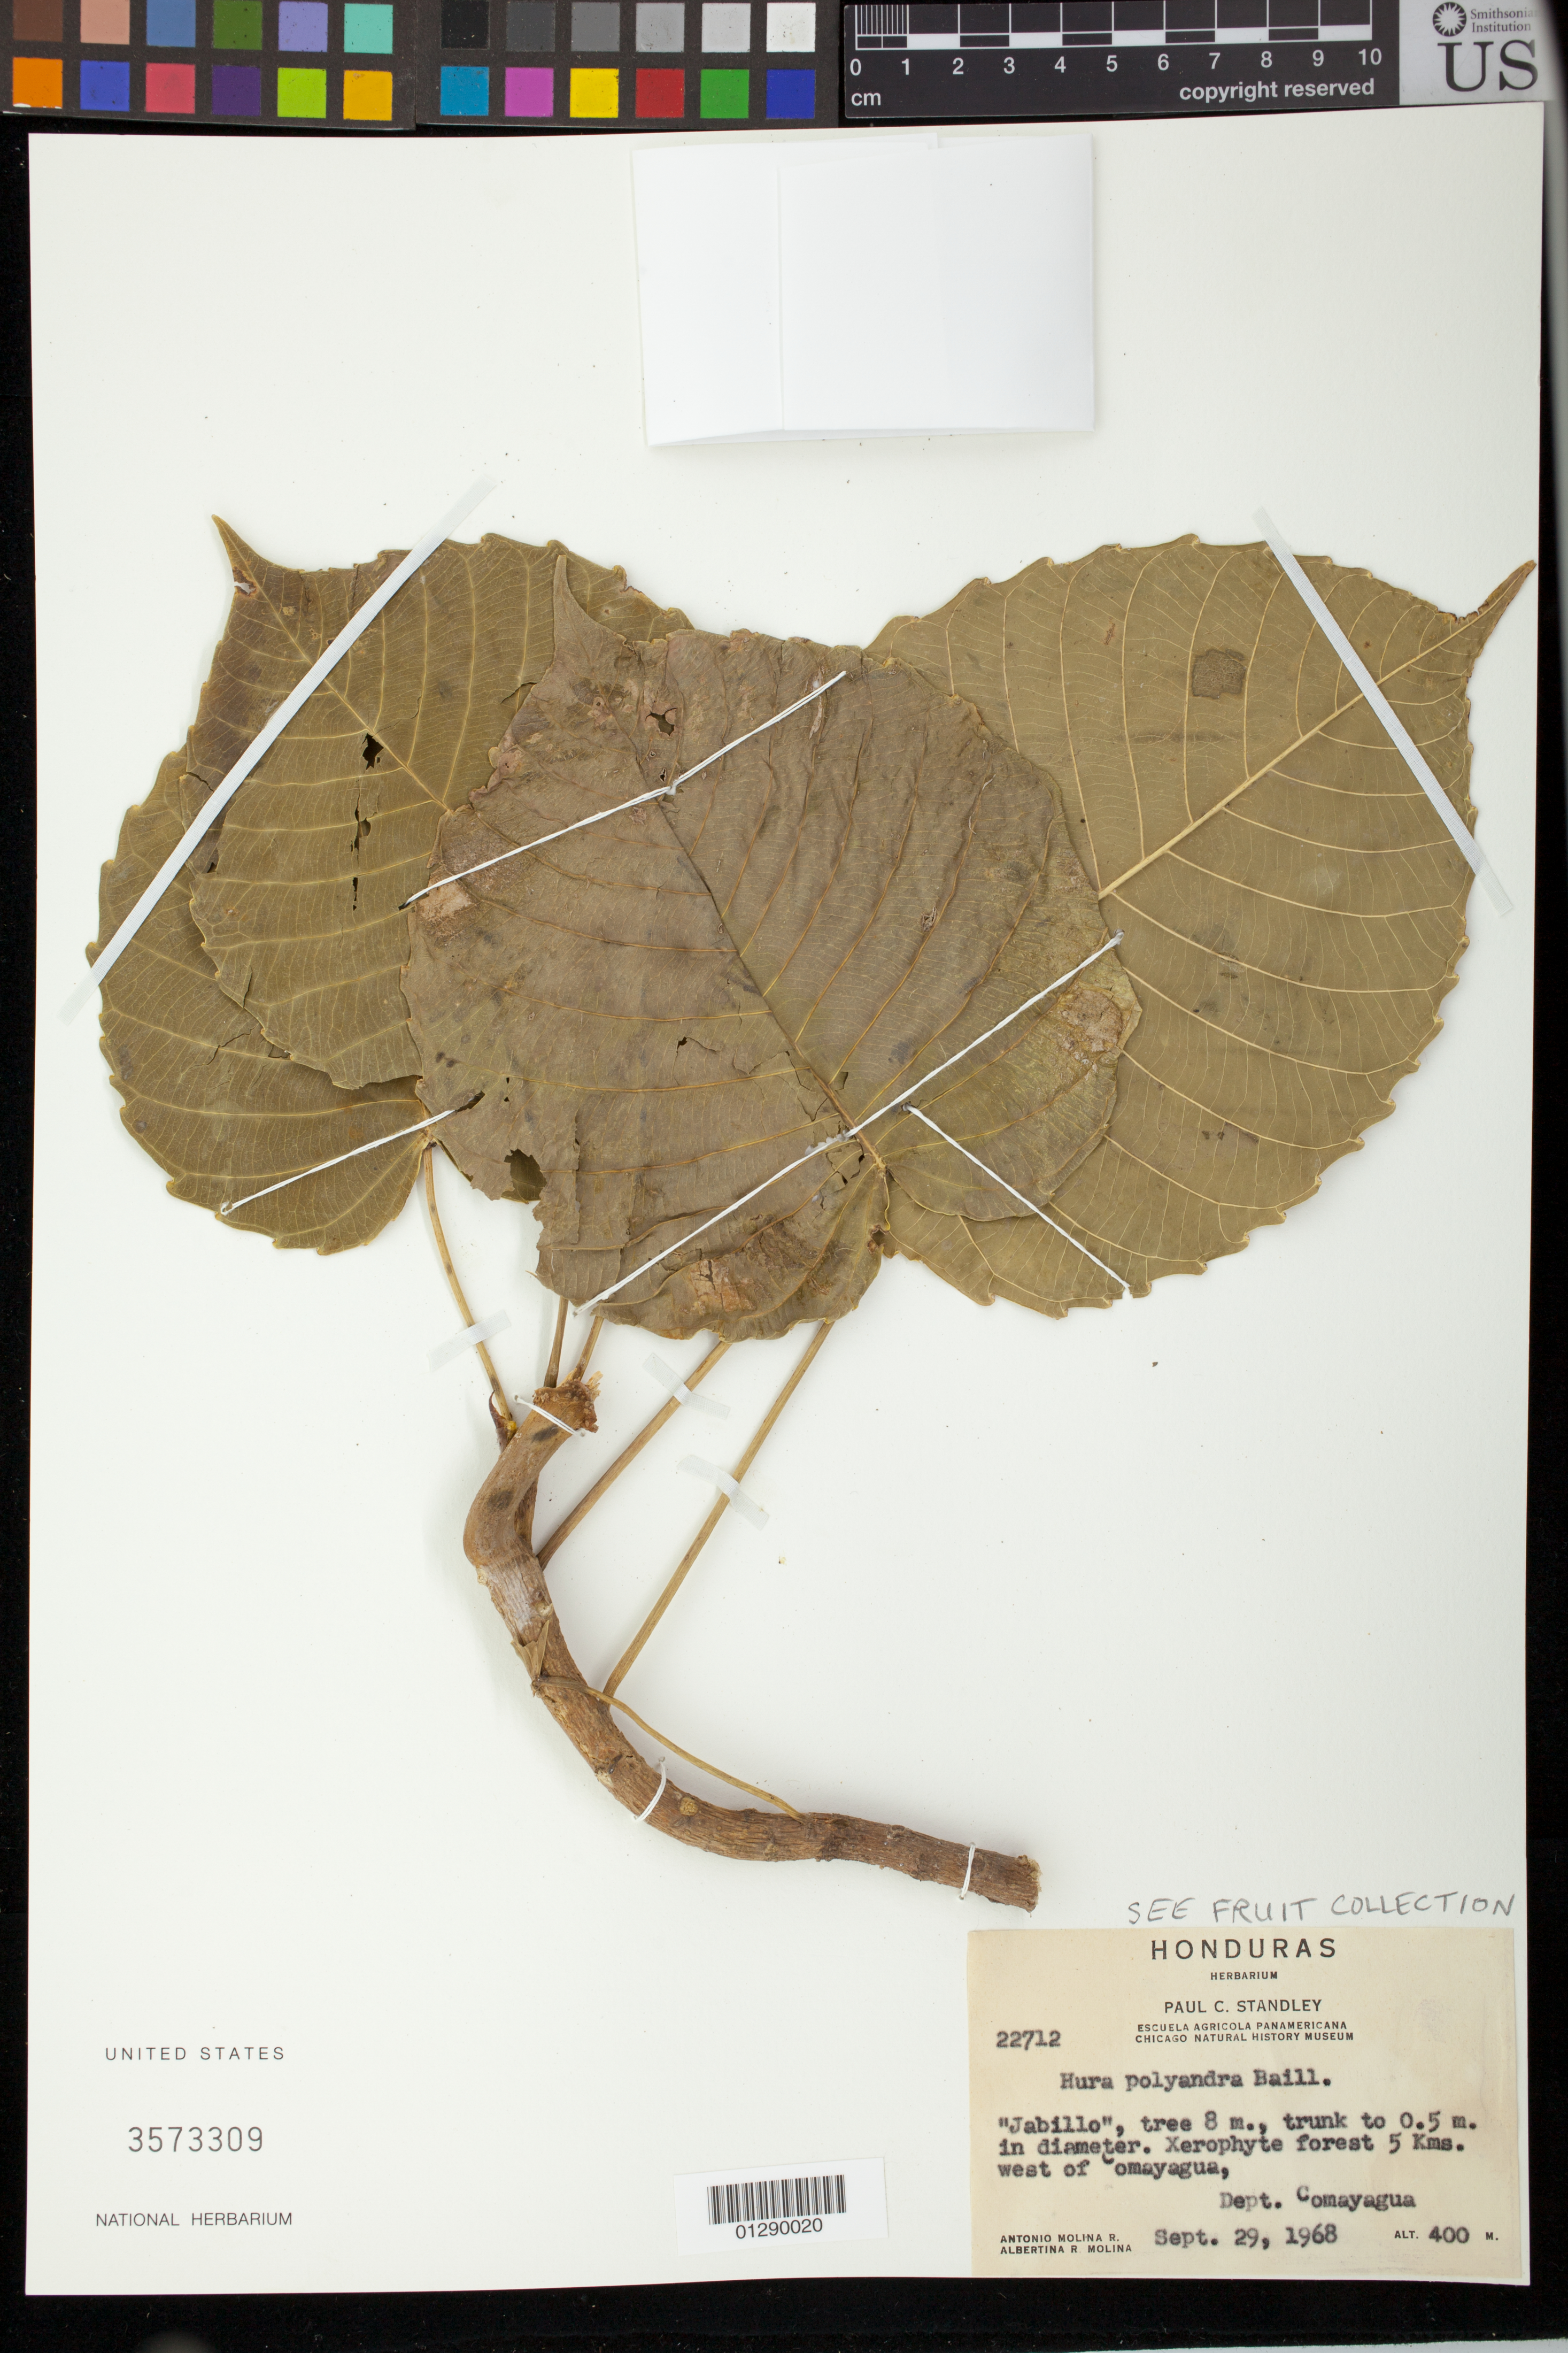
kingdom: Plantae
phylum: Tracheophyta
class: Magnoliopsida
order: Malpighiales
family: Euphorbiaceae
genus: Hura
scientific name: Hura polyandra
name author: Baill.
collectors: A. Molina R. & A. R. Molina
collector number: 22712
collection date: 1968-09-29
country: Honduras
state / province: Comayagua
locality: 5 Kms. west of Comayagua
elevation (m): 400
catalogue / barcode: US 3573309